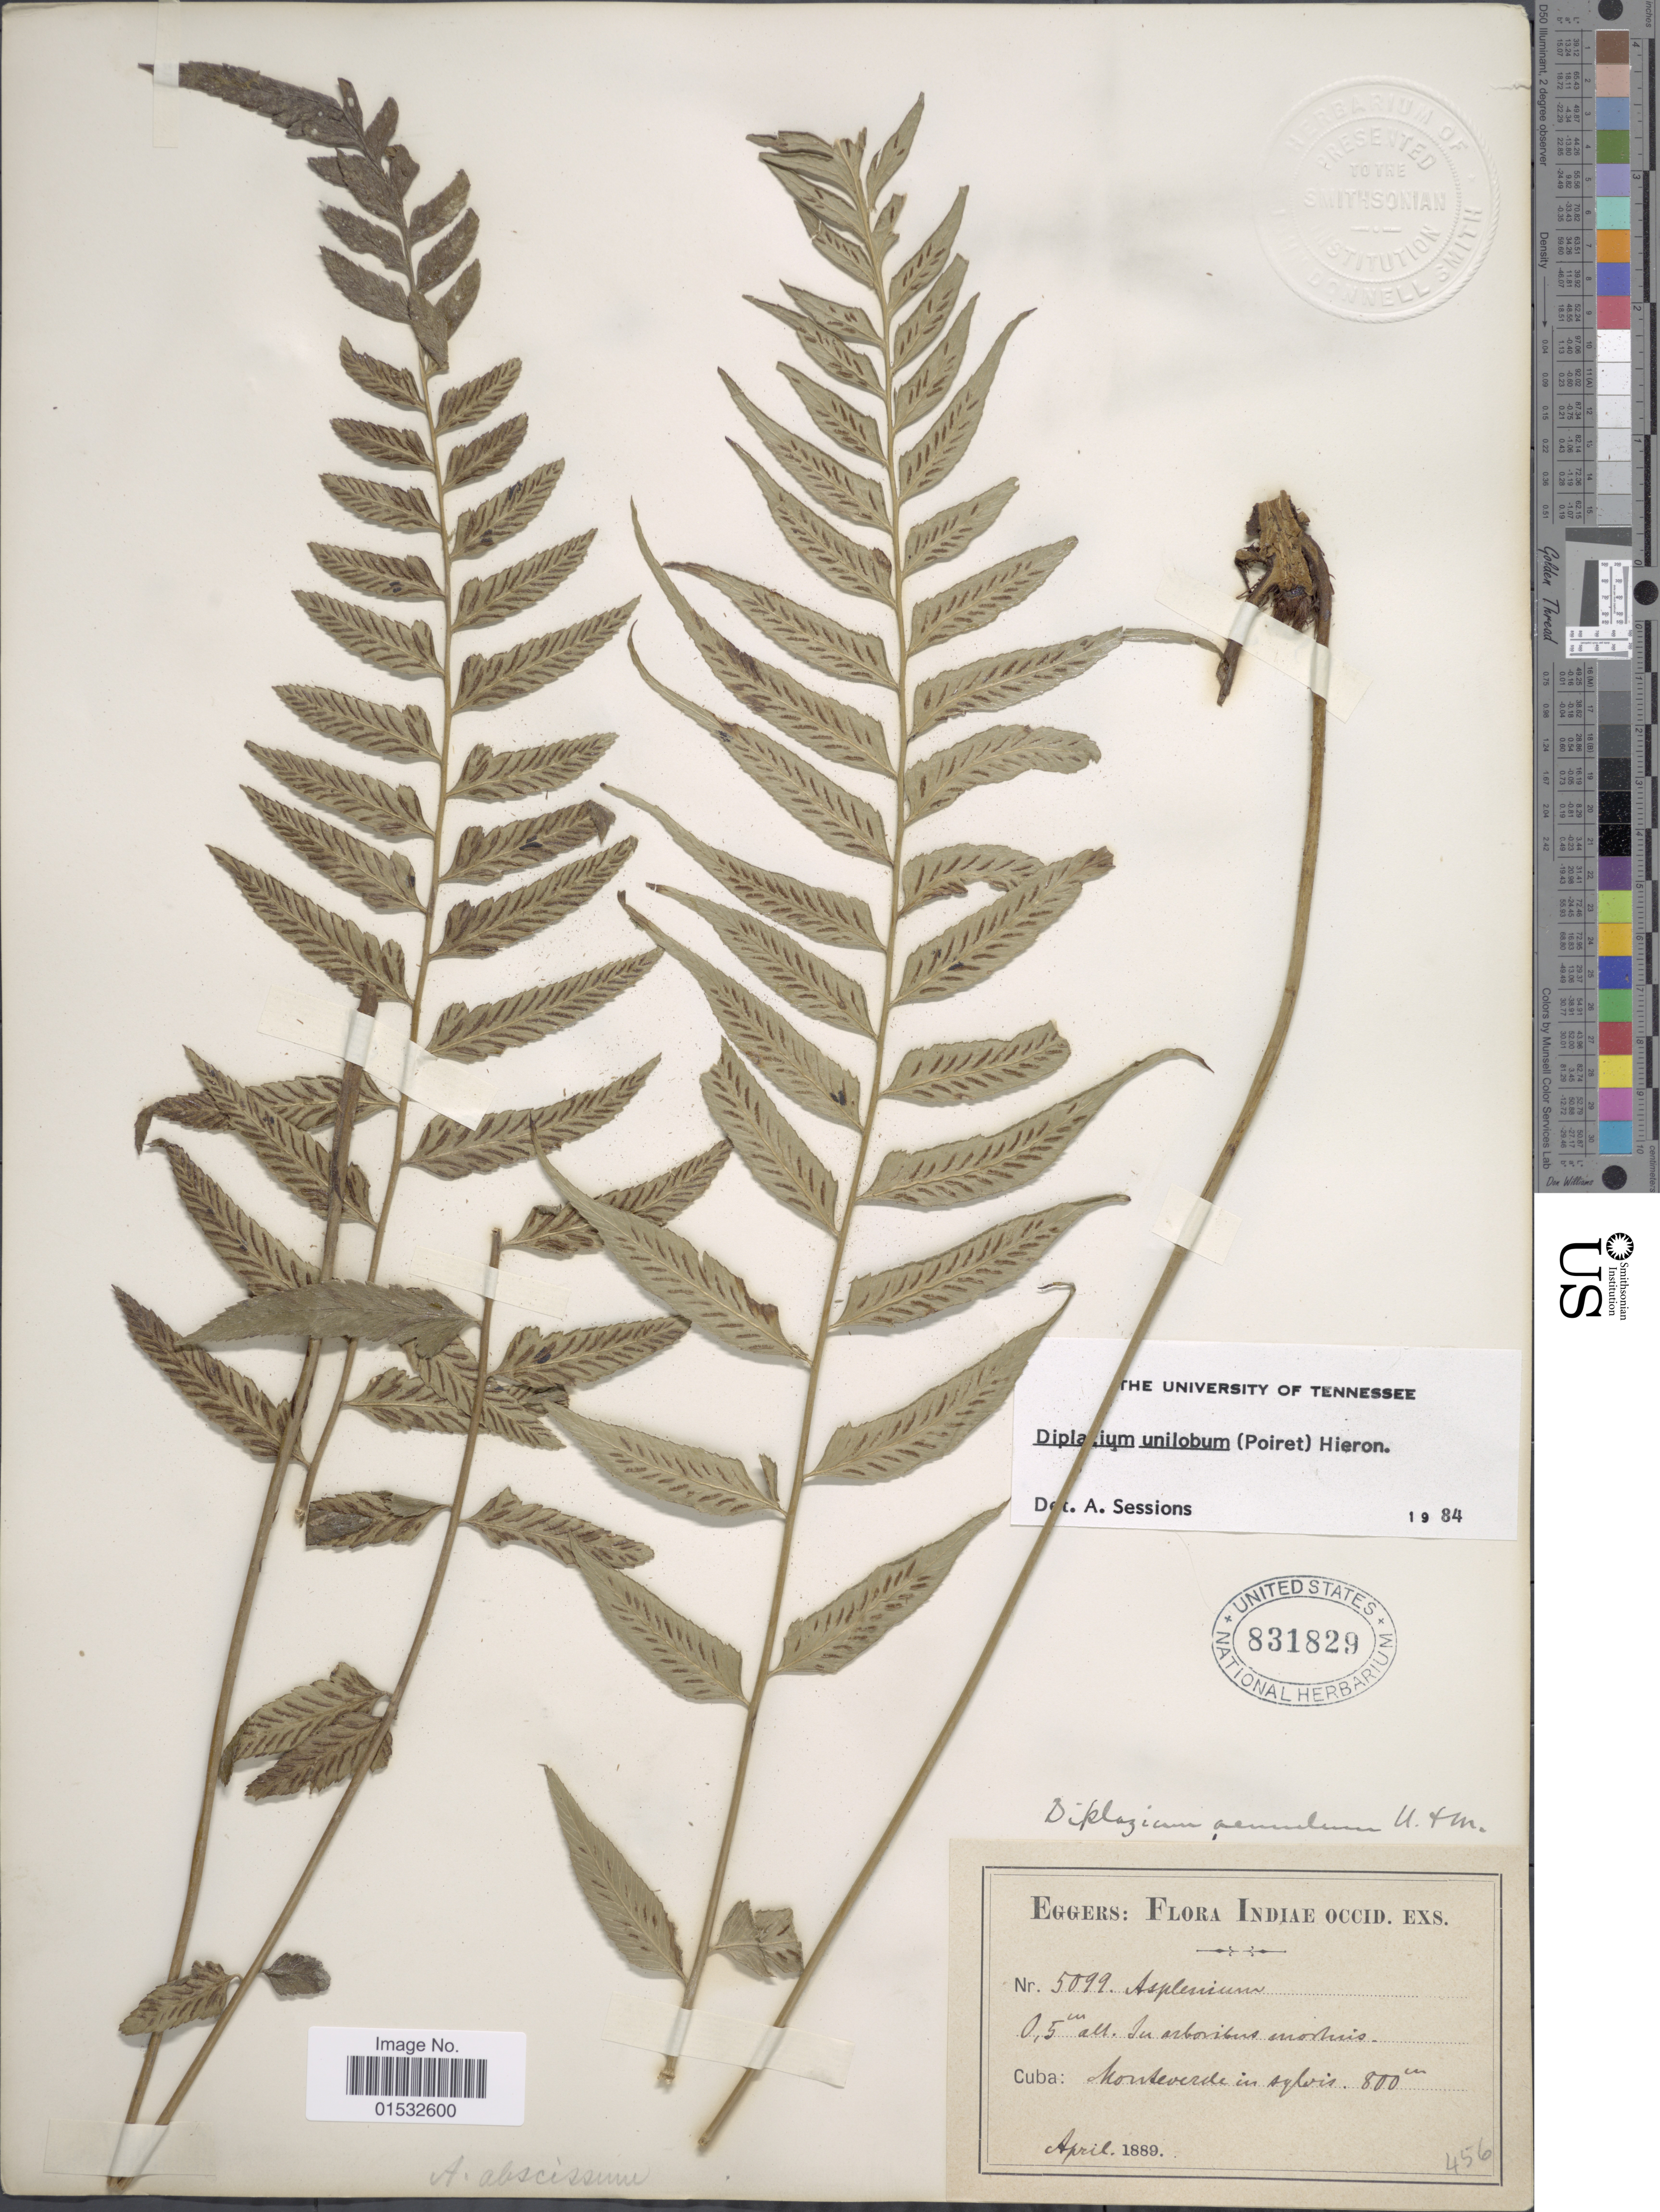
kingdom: Plantae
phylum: Tracheophyta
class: Polypodiopsida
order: Polypodiales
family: Athyriaceae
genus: Diplazium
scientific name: Diplazium unilobum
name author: (Poir.) Hieron.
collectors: -. Eggers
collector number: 5099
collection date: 1889-04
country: Cuba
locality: Indiae Occid. Exs. Monteverde in sylvis.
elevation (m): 800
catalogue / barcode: US 831829